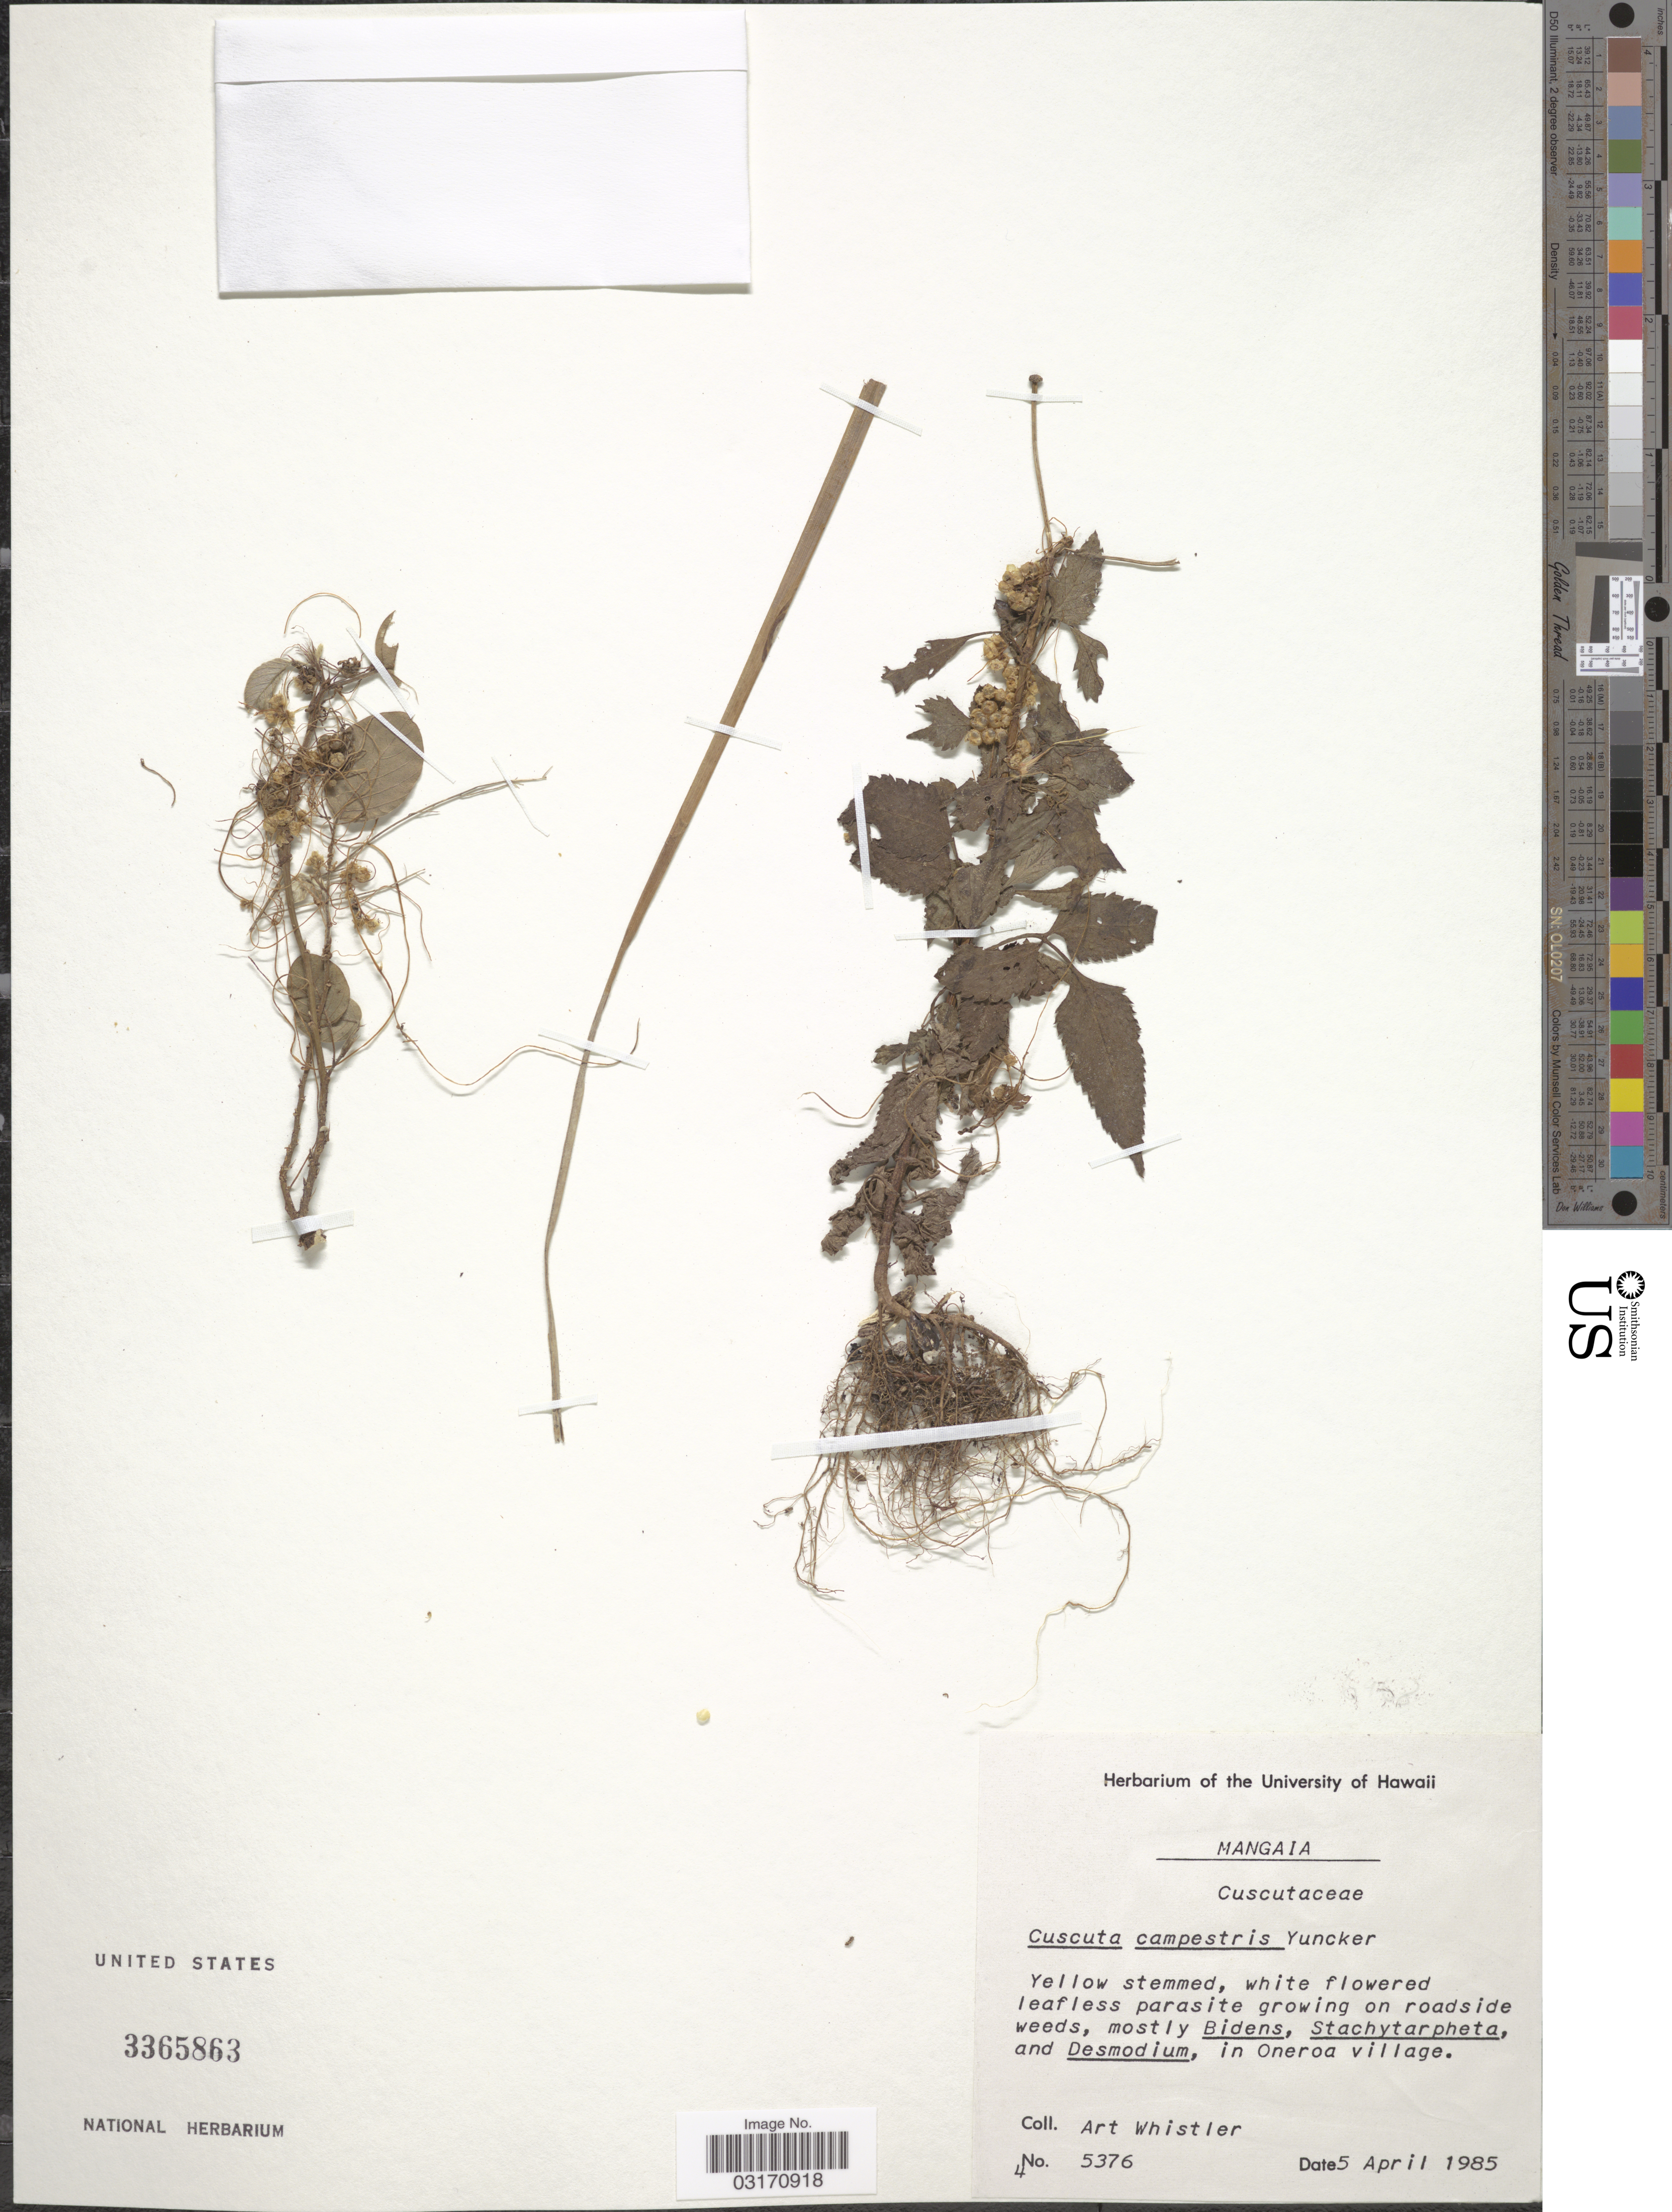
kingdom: Plantae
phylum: Tracheophyta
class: Magnoliopsida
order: Solanales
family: Convolvulaceae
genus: Cuscuta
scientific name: Cuscuta campestris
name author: Yunck.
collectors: A. Whistler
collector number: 5376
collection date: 1985-04-05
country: Cook Islands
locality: Mangaia, in Oneroa village.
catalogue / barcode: US 3365863